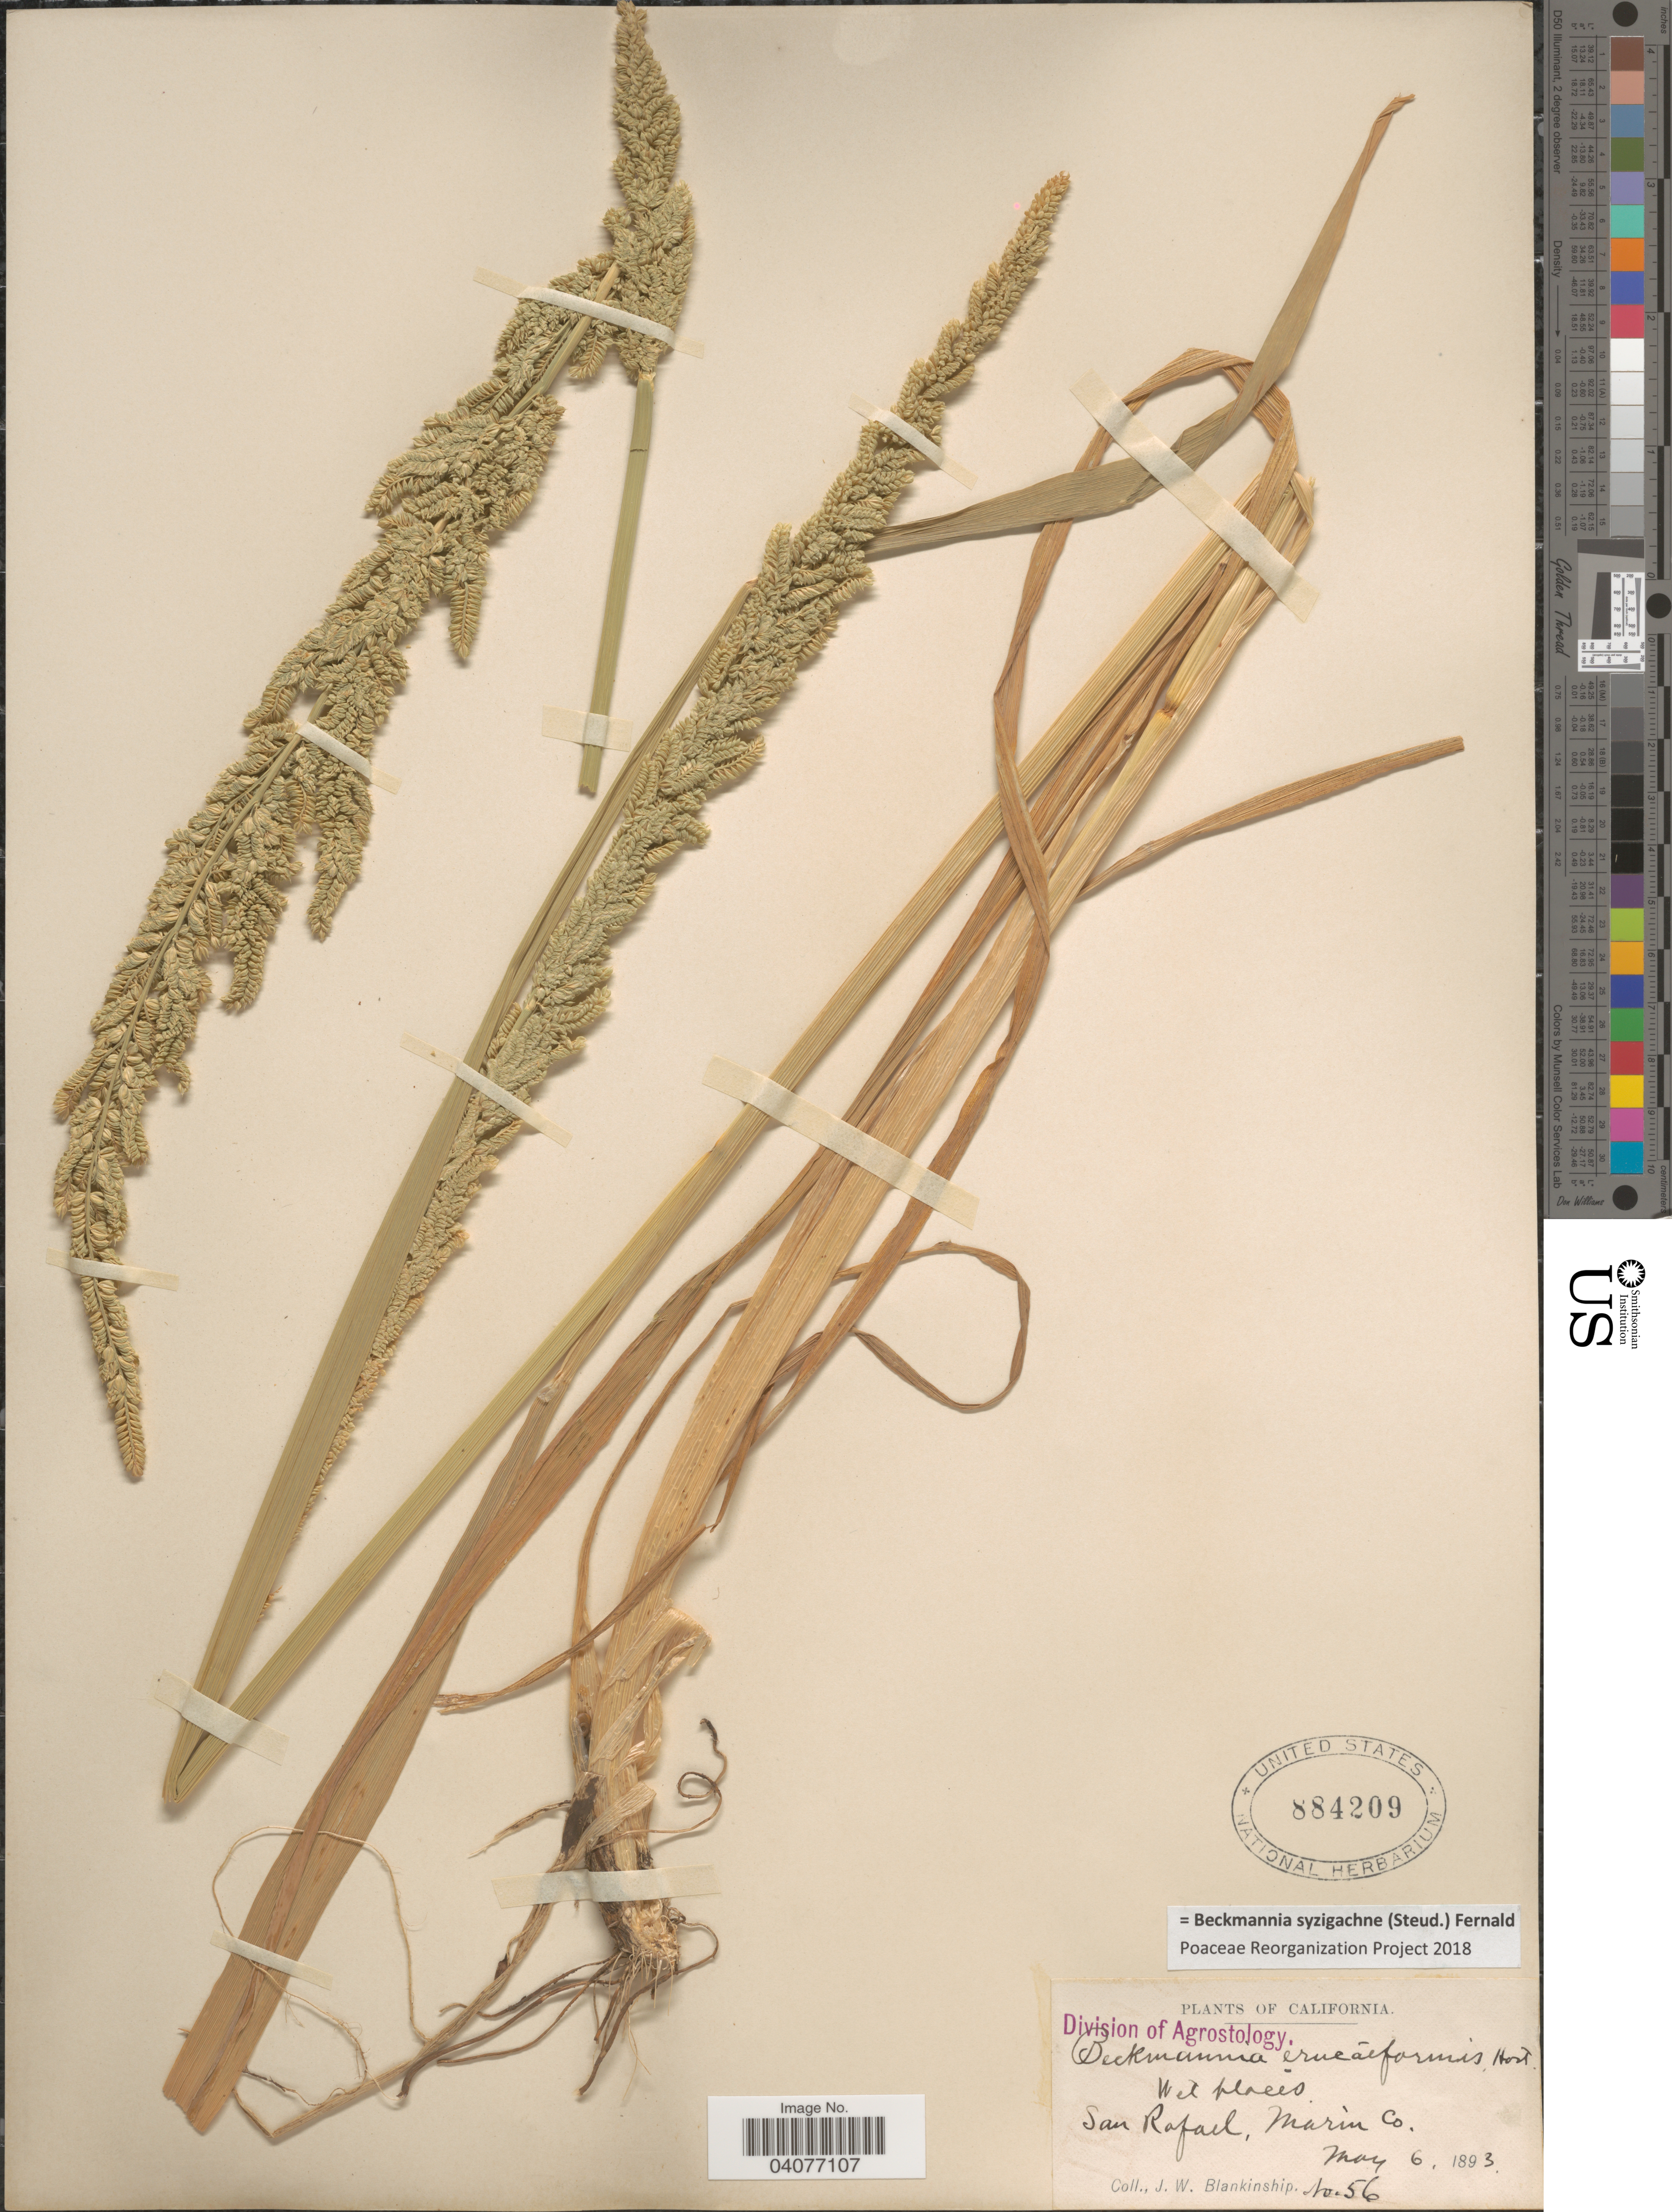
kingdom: Plantae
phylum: Tracheophyta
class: Liliopsida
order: Poales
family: Poaceae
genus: Beckmannia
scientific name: Beckmannia syzigachne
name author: (Steud.) Fernald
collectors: J. W. Blankinship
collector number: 56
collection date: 1893-05-06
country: United States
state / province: California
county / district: Marin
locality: San Rafael, Marin Co.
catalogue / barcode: US 884209